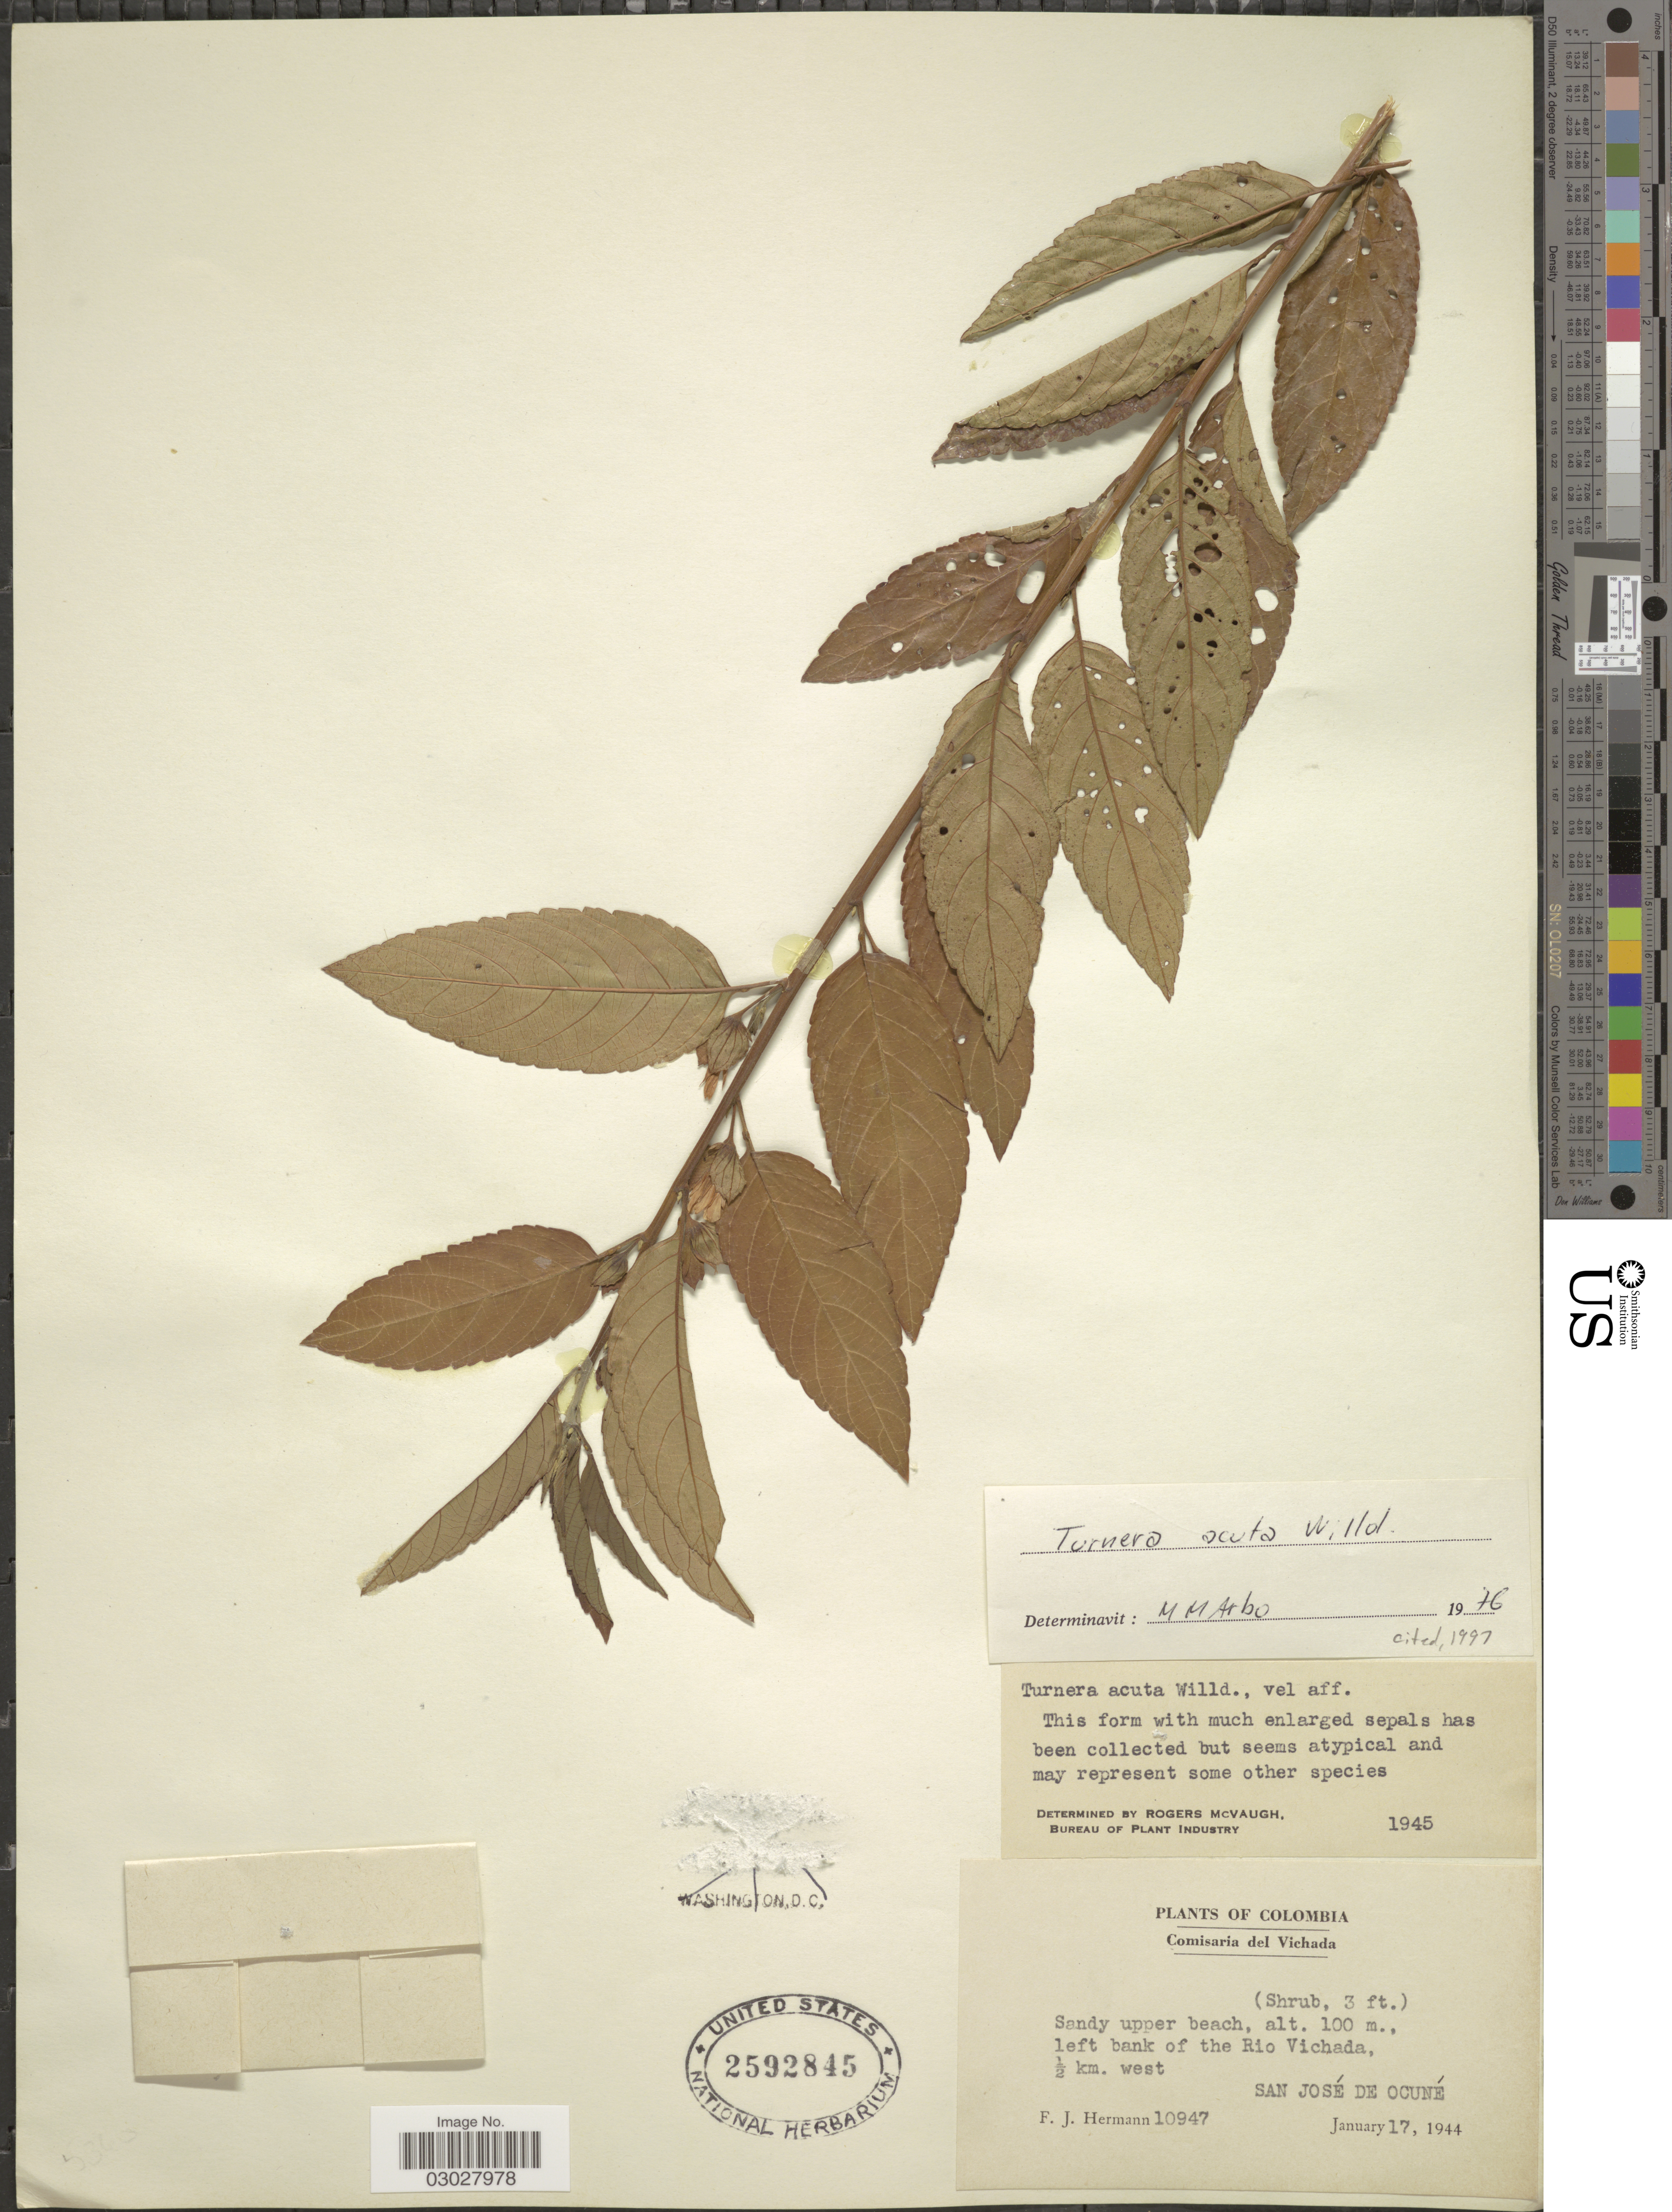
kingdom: Plantae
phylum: Tracheophyta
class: Magnoliopsida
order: Malpighiales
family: Turneraceae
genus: Turnera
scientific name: Turnera acuta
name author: Willd. ex Schult.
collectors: F. J. Hermann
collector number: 10947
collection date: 1944-01-17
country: Colombia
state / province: Vichada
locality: Comisaria del Vichada. Left bank of the Rio Vichada, ½ km. west San José de Ocuné.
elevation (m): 100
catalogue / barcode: US 2592845